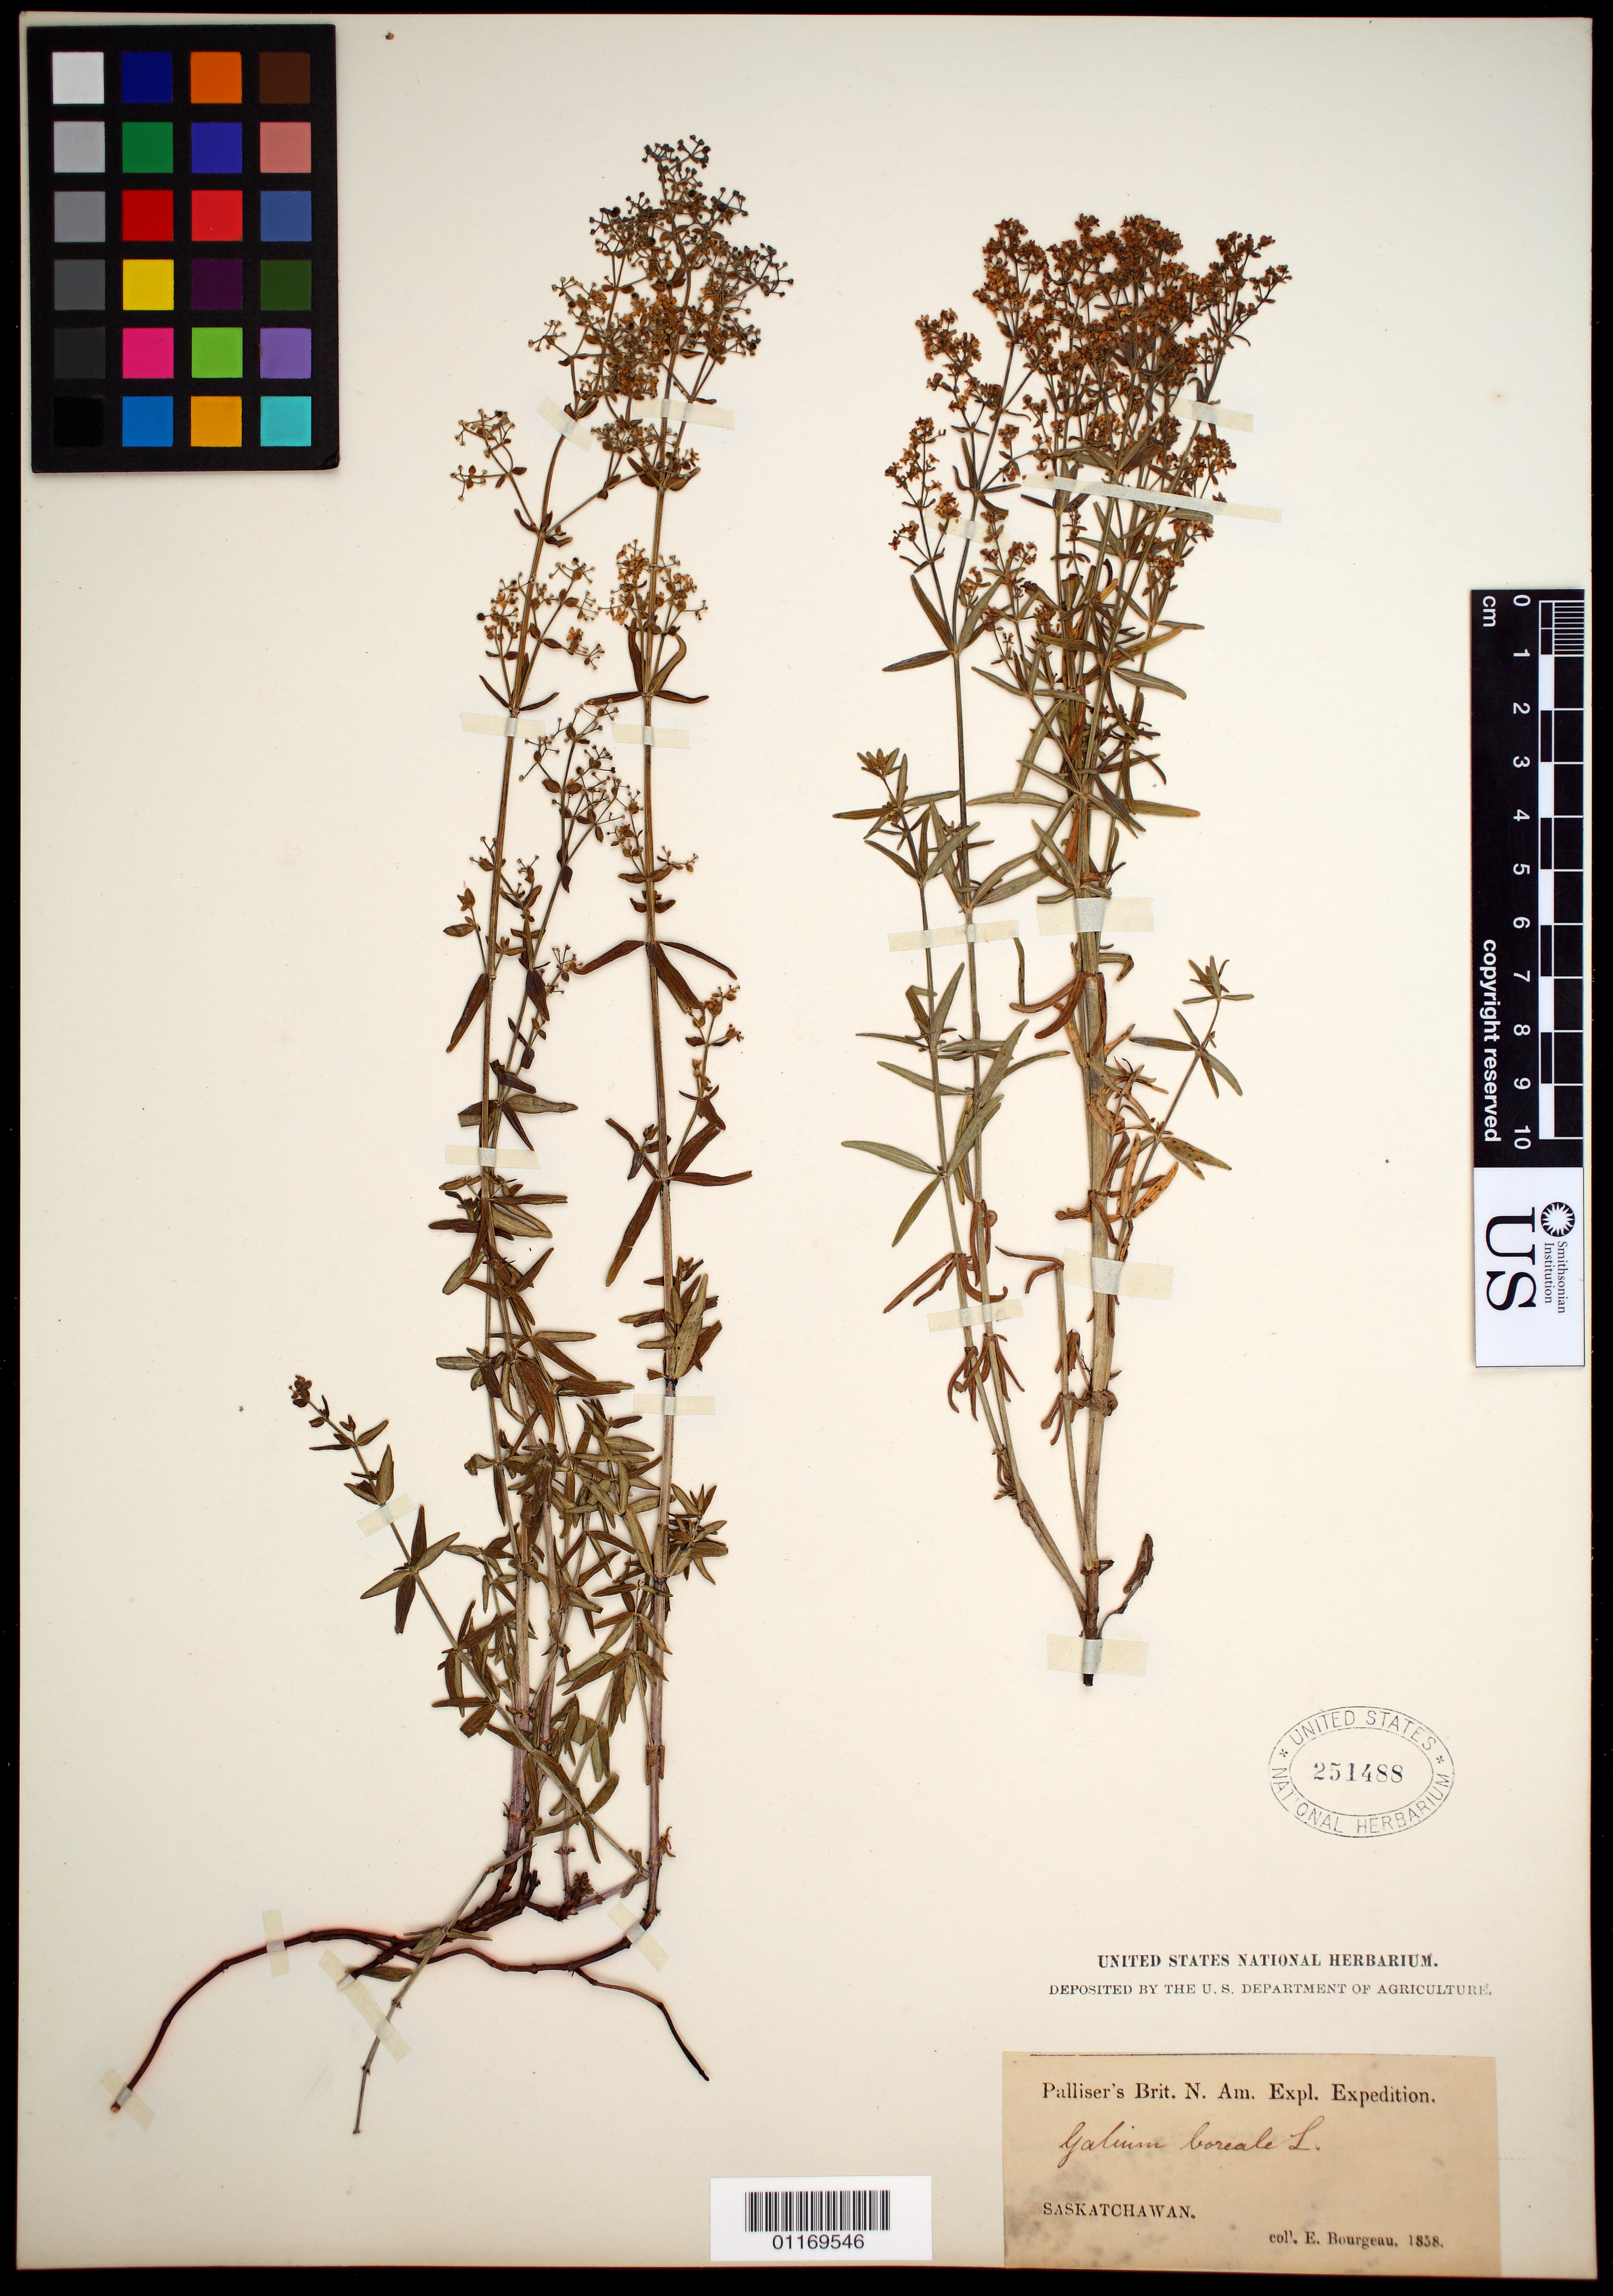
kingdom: Plantae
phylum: Tracheophyta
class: Magnoliopsida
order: Gentianales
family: Rubiaceae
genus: Galium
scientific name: Galium boreale L.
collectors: E. Bourgeau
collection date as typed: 1858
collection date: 1858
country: Canada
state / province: Saskatchewan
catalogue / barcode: US 251488